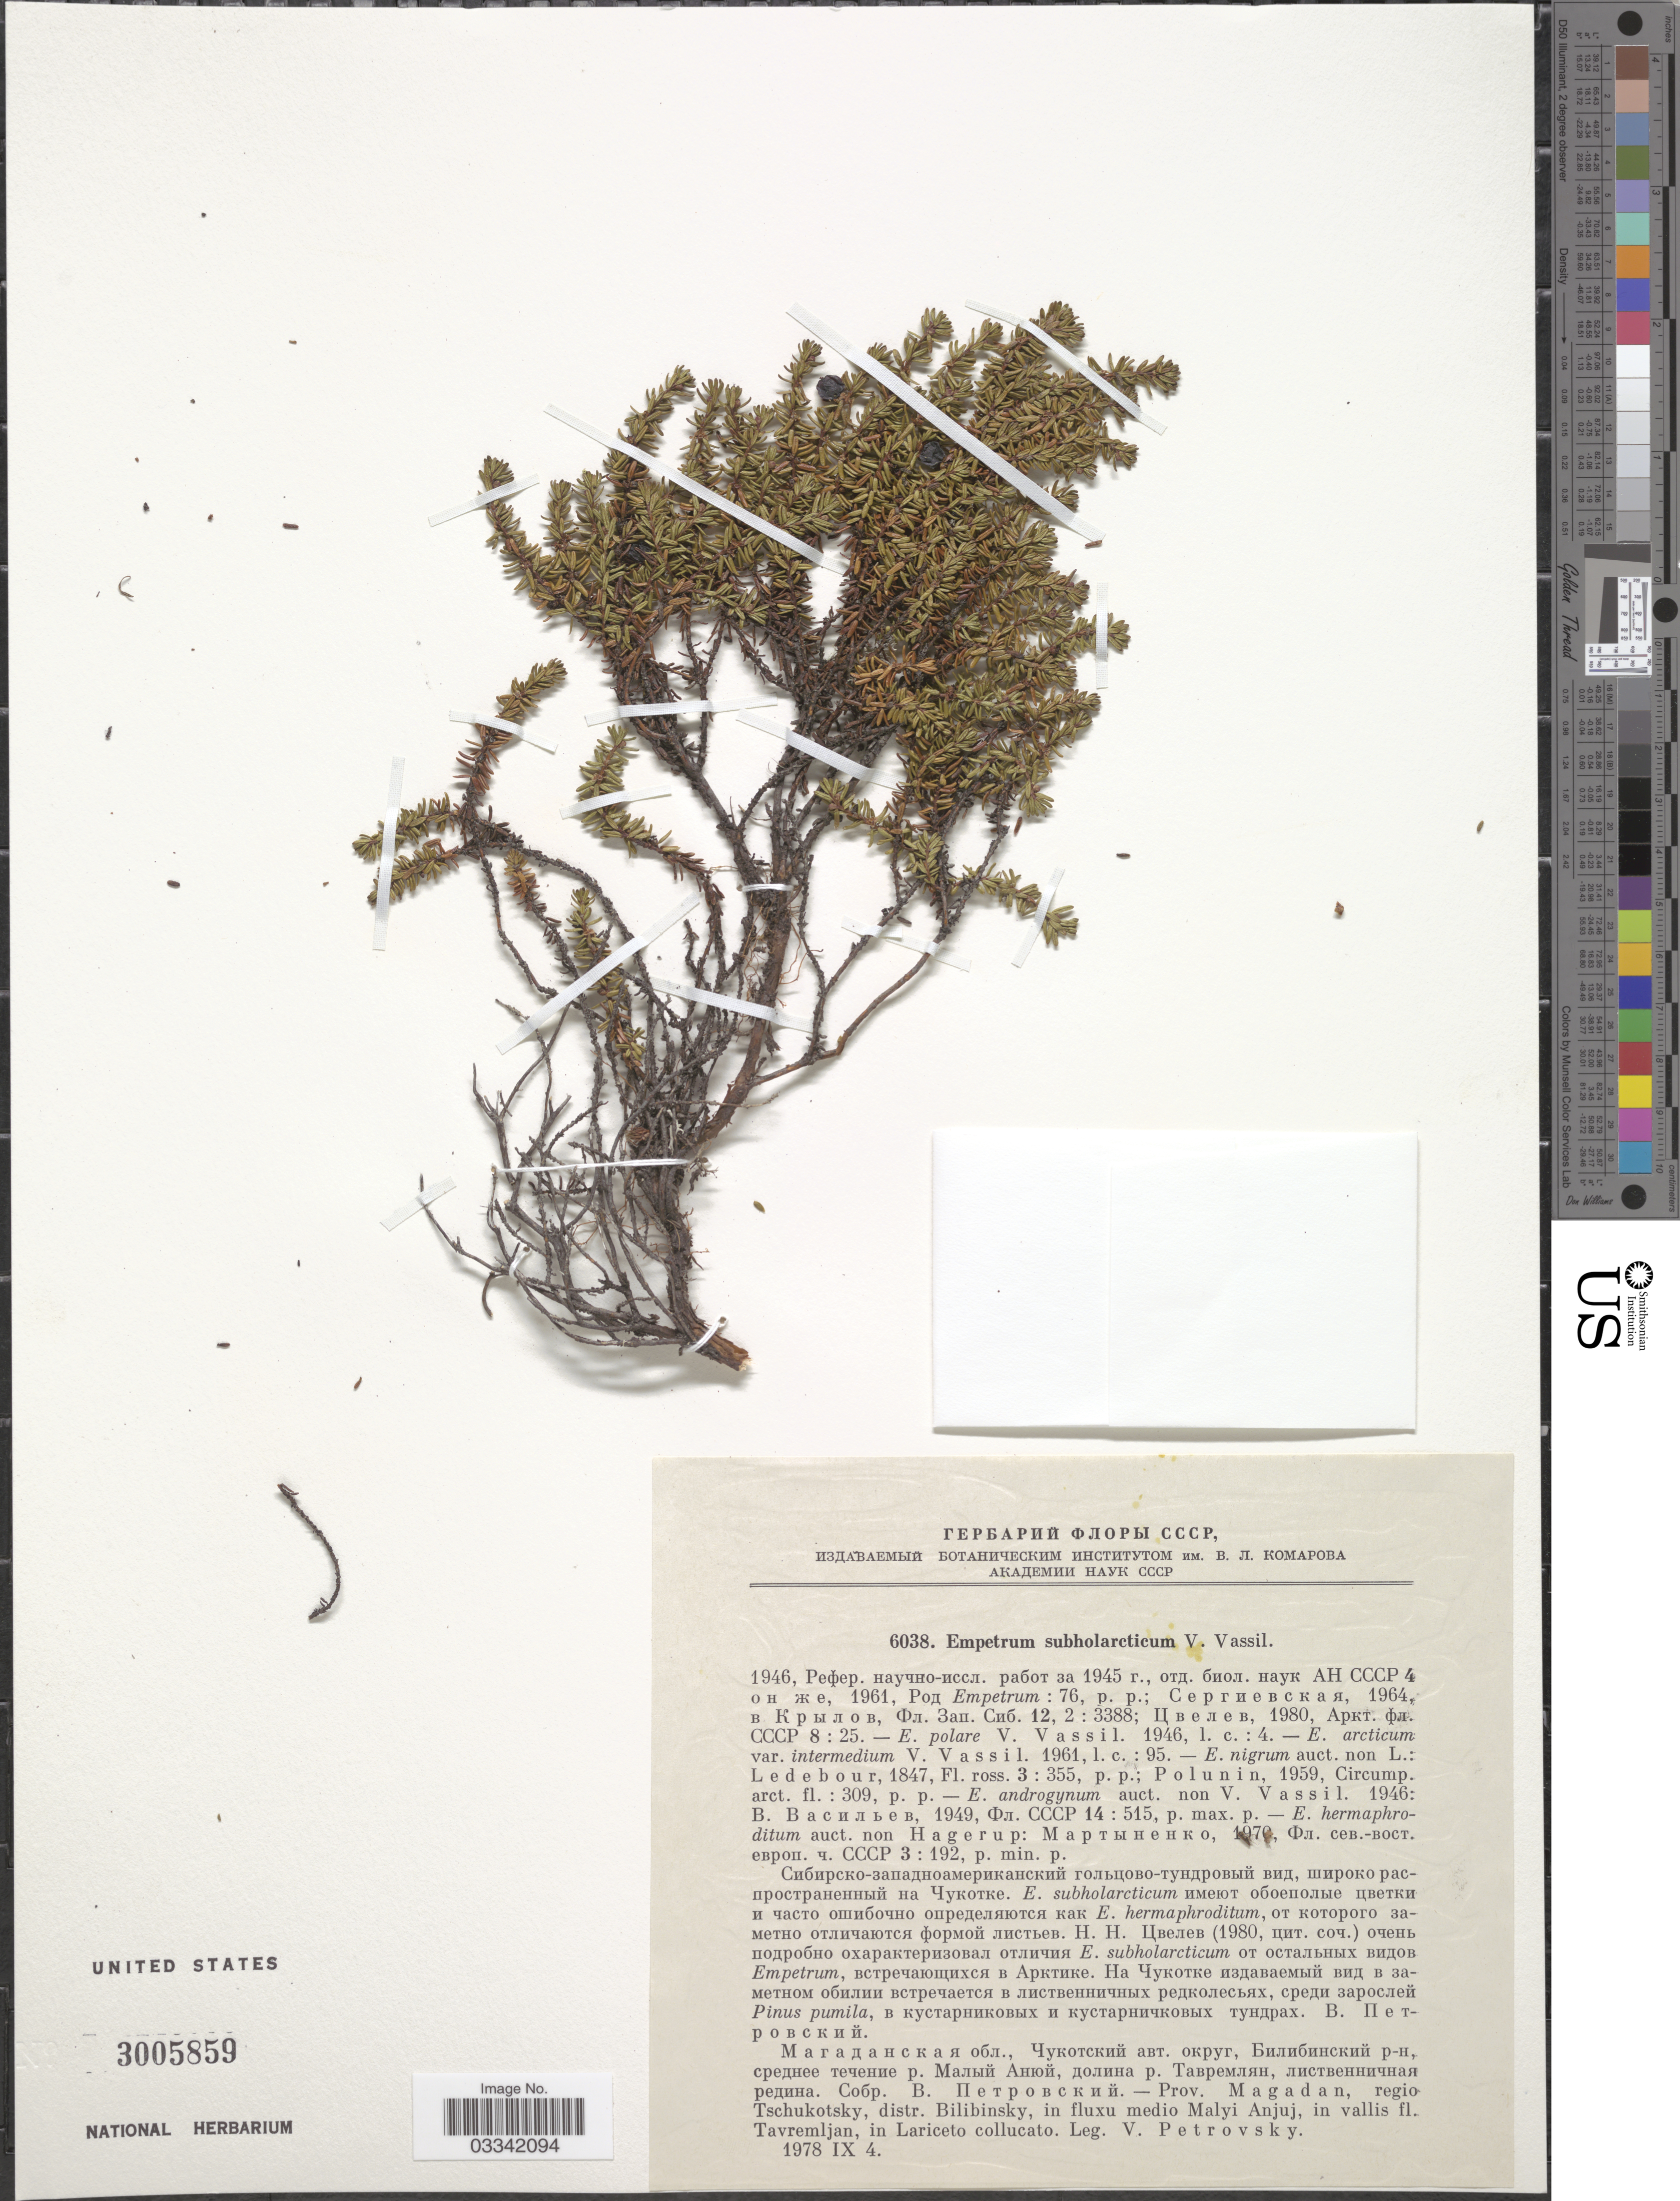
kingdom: Plantae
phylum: Tracheophyta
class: Magnoliopsida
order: Ericales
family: Ericaceae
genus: Empetrum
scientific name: Empetrum subholarcticum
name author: V.N. Vassil.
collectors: V. Petrovsky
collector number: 6038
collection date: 1978-09-04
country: Russian Federation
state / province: Magadan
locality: Prov. Magadan, regio Tschukotsky, distr. Bilibinsky, in fluxu medio Malyi Anjuj, in vallis fl. Tavremljan, in Lariceto collucato.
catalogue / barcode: US 3005859